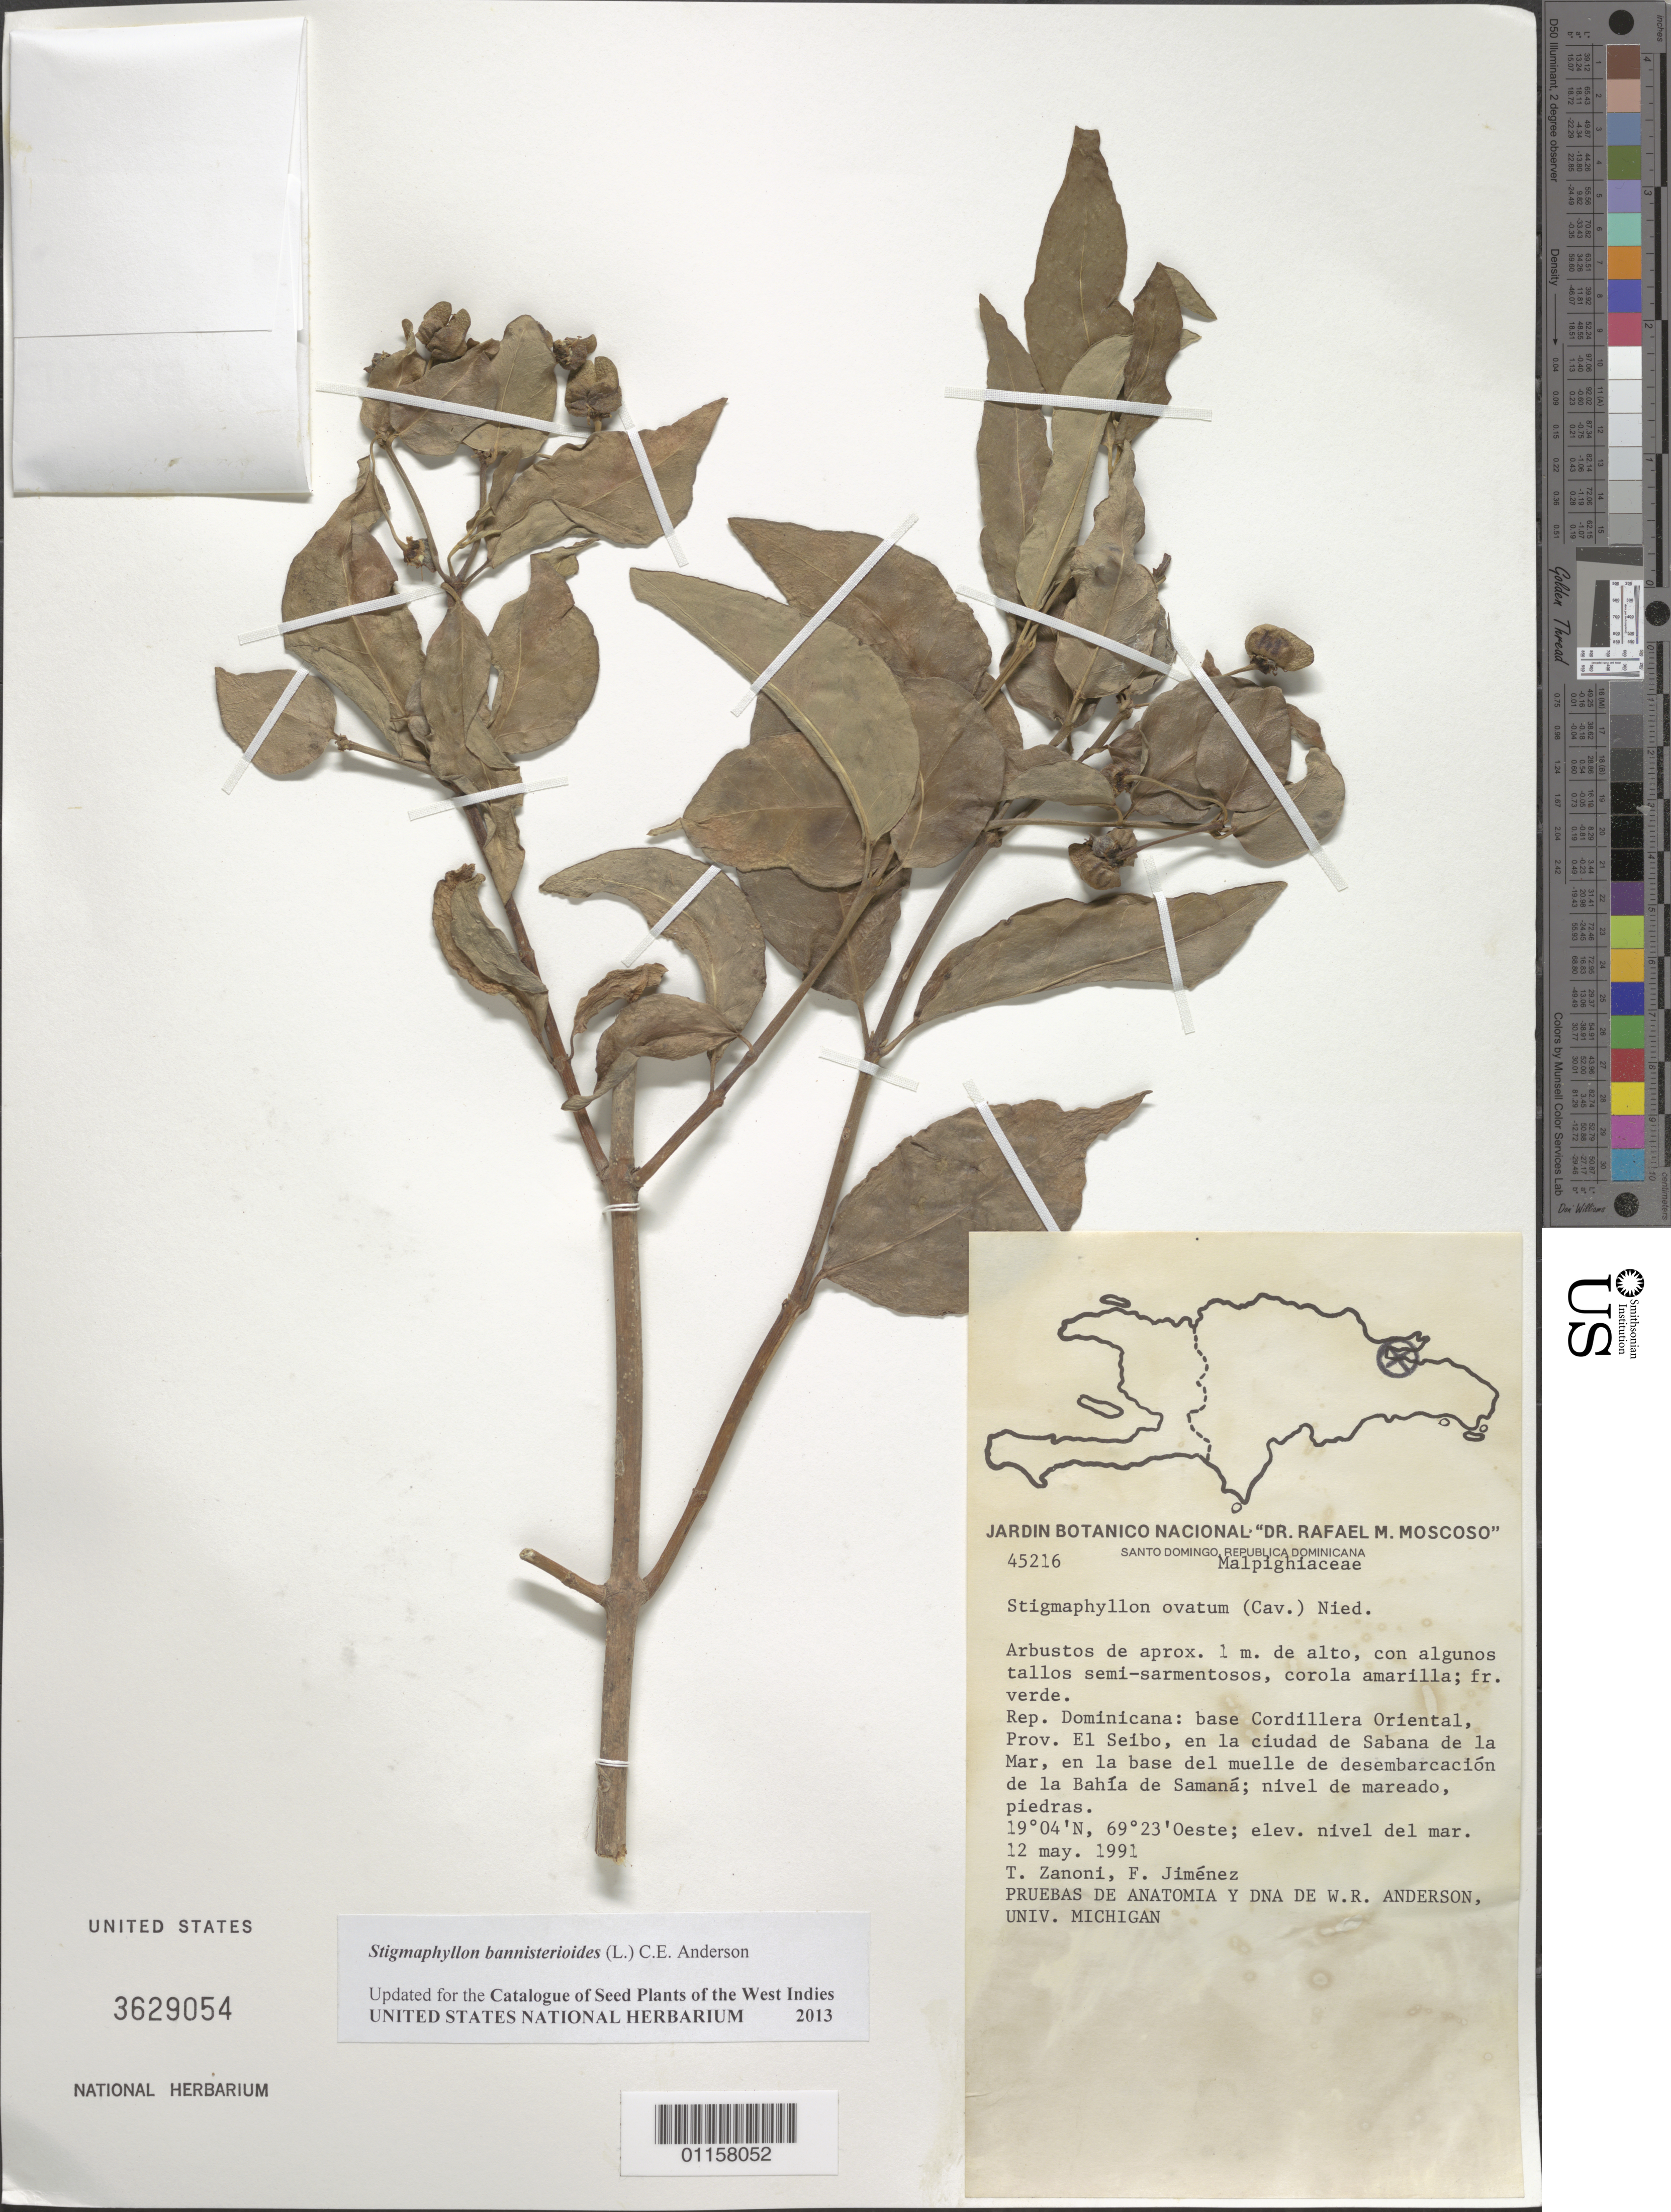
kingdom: Plantae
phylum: Tracheophyta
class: Magnoliopsida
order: Malpighiales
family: Malpighiaceae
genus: Stigmaphyllon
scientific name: Stigmaphyllon bannisterioides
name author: (L.) C.E. Anderson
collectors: T. A. Zanoni & F. Jiménez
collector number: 45216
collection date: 1991-05-12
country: Dominican Republic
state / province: El Seíbo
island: Hispaniola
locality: Cordillera Oriental, en la ciudad de Sabana de la Mar, en la base del muelle de desembarcación de la Bahía de Samaná.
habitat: Nivel de mareado, piedras.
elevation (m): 0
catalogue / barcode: US 3629054